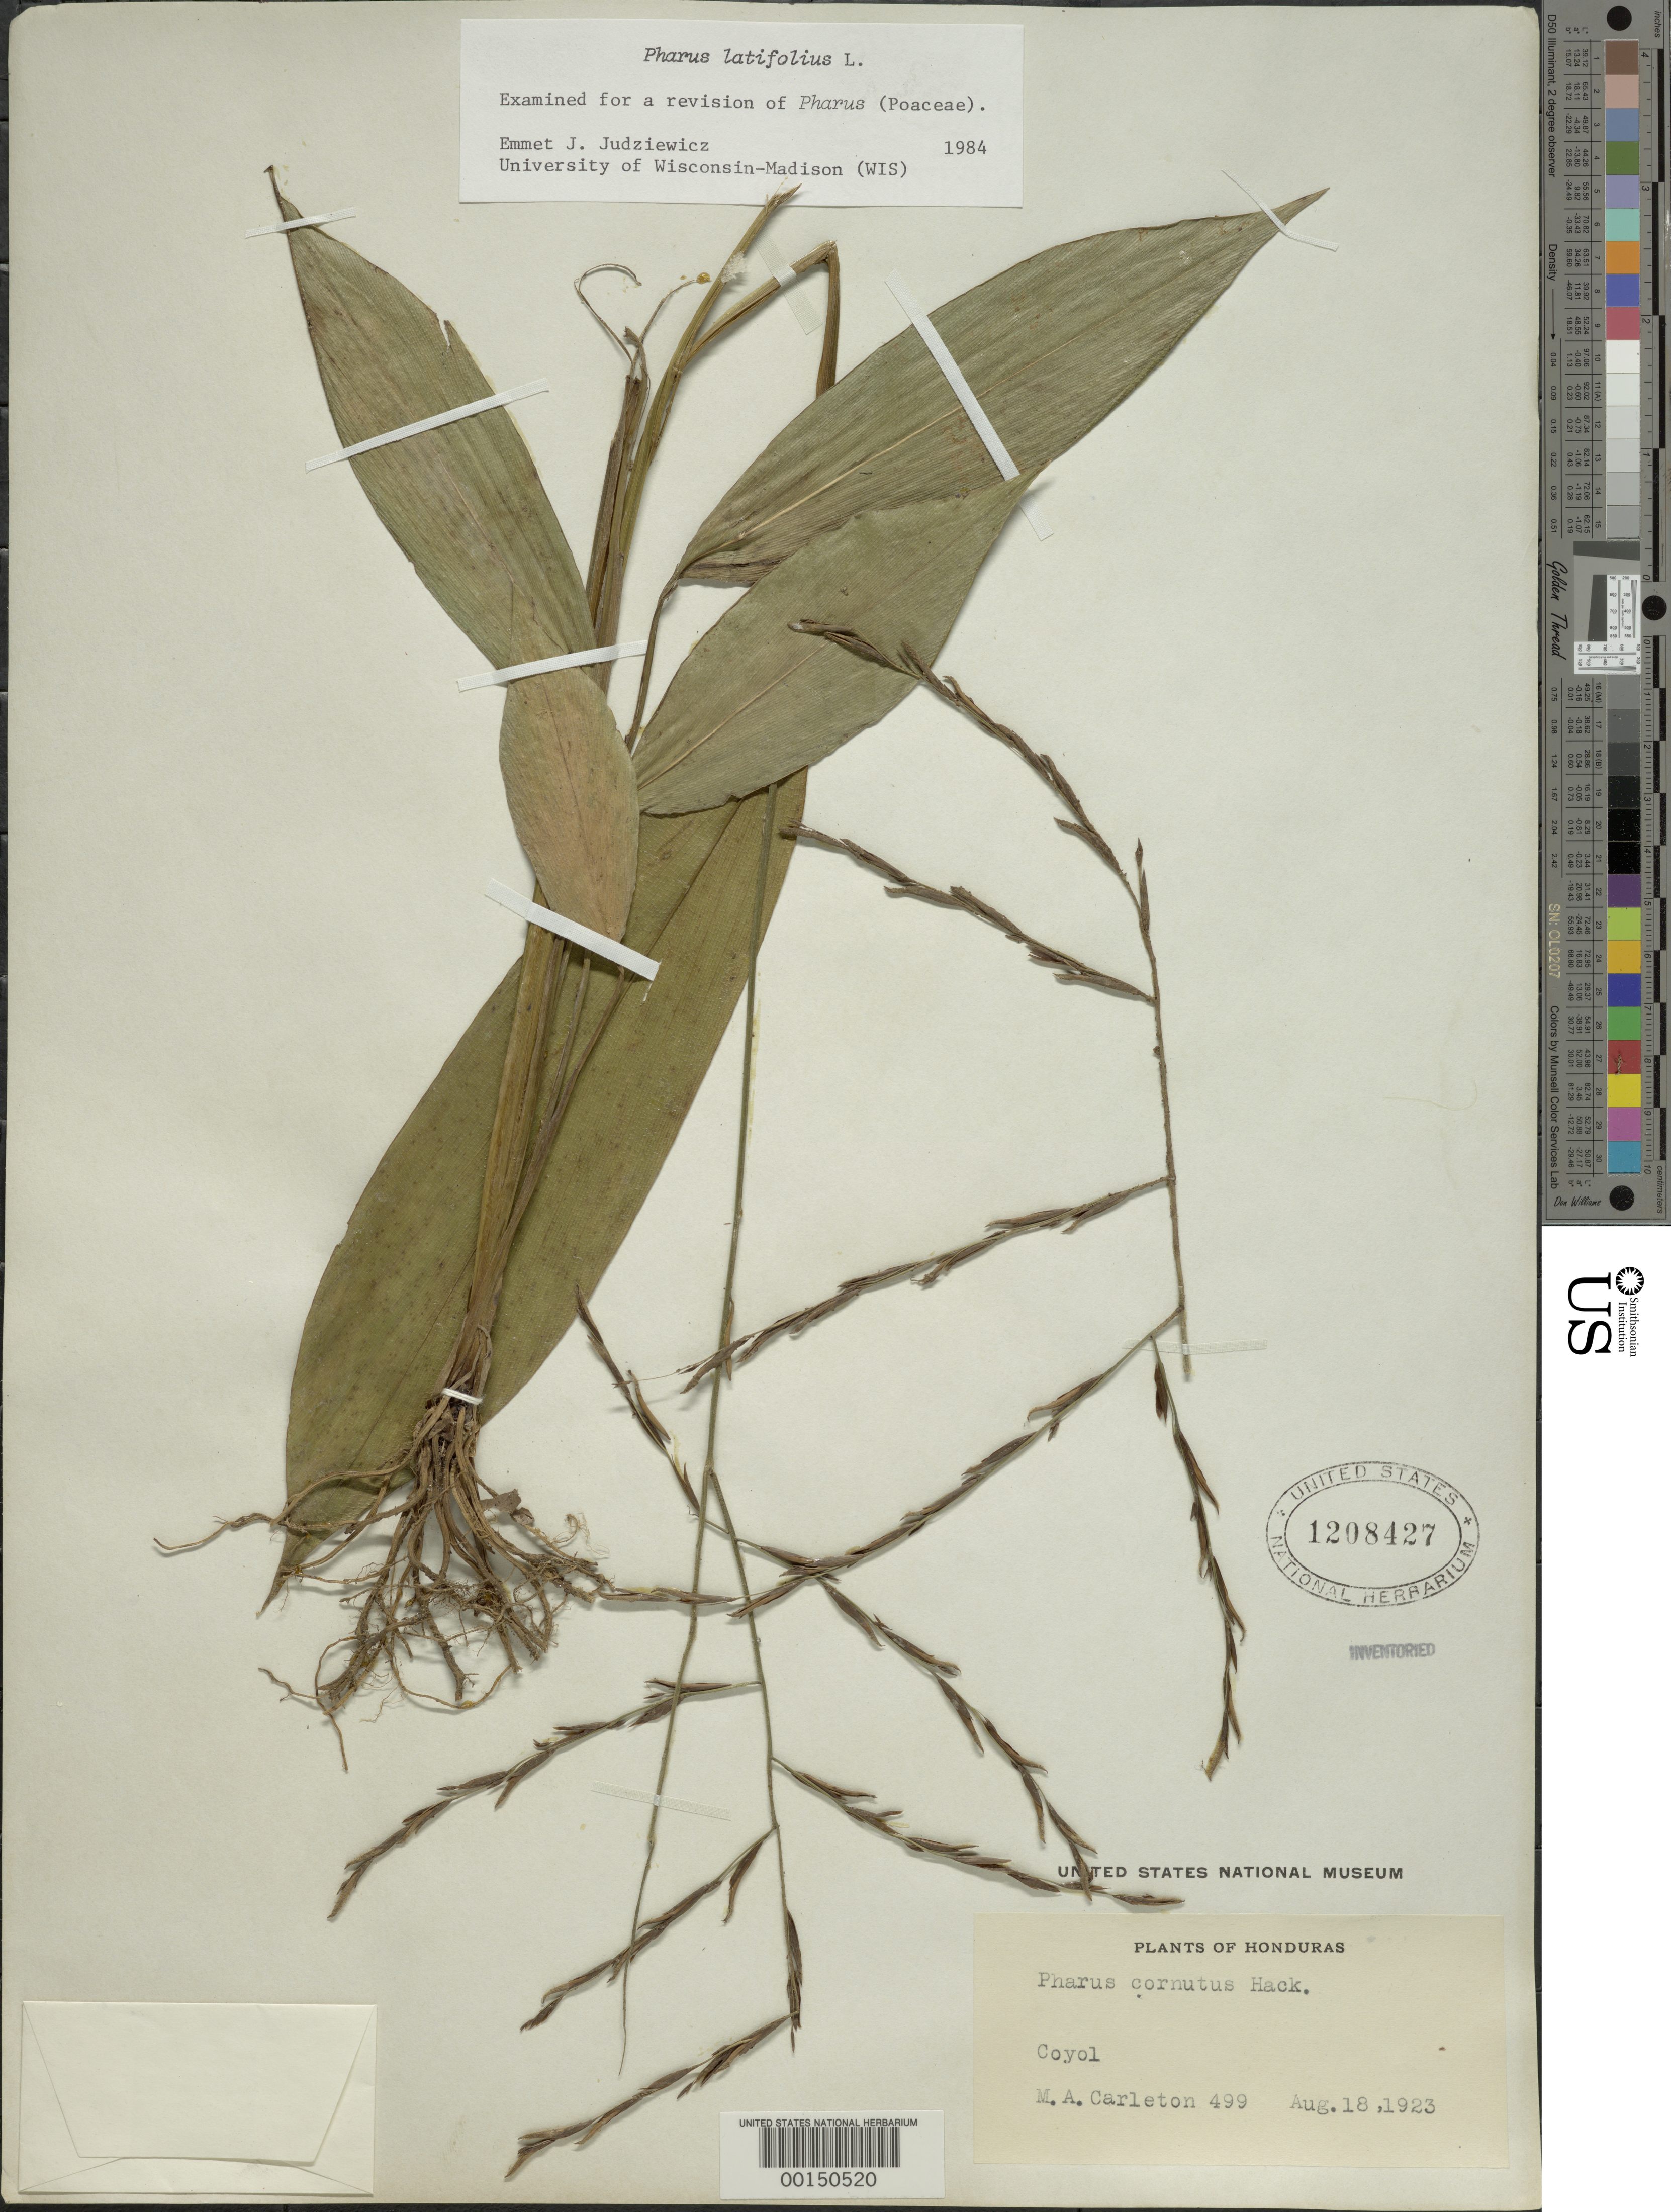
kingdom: Plantae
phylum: Tracheophyta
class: Liliopsida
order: Poales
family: Poaceae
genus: Pharus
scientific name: Pharus latifolius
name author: L.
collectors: M. A. Carleton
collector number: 499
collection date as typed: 18 Aug 1923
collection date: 1923-08-18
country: Honduras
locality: Coyol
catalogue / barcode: US 1208427